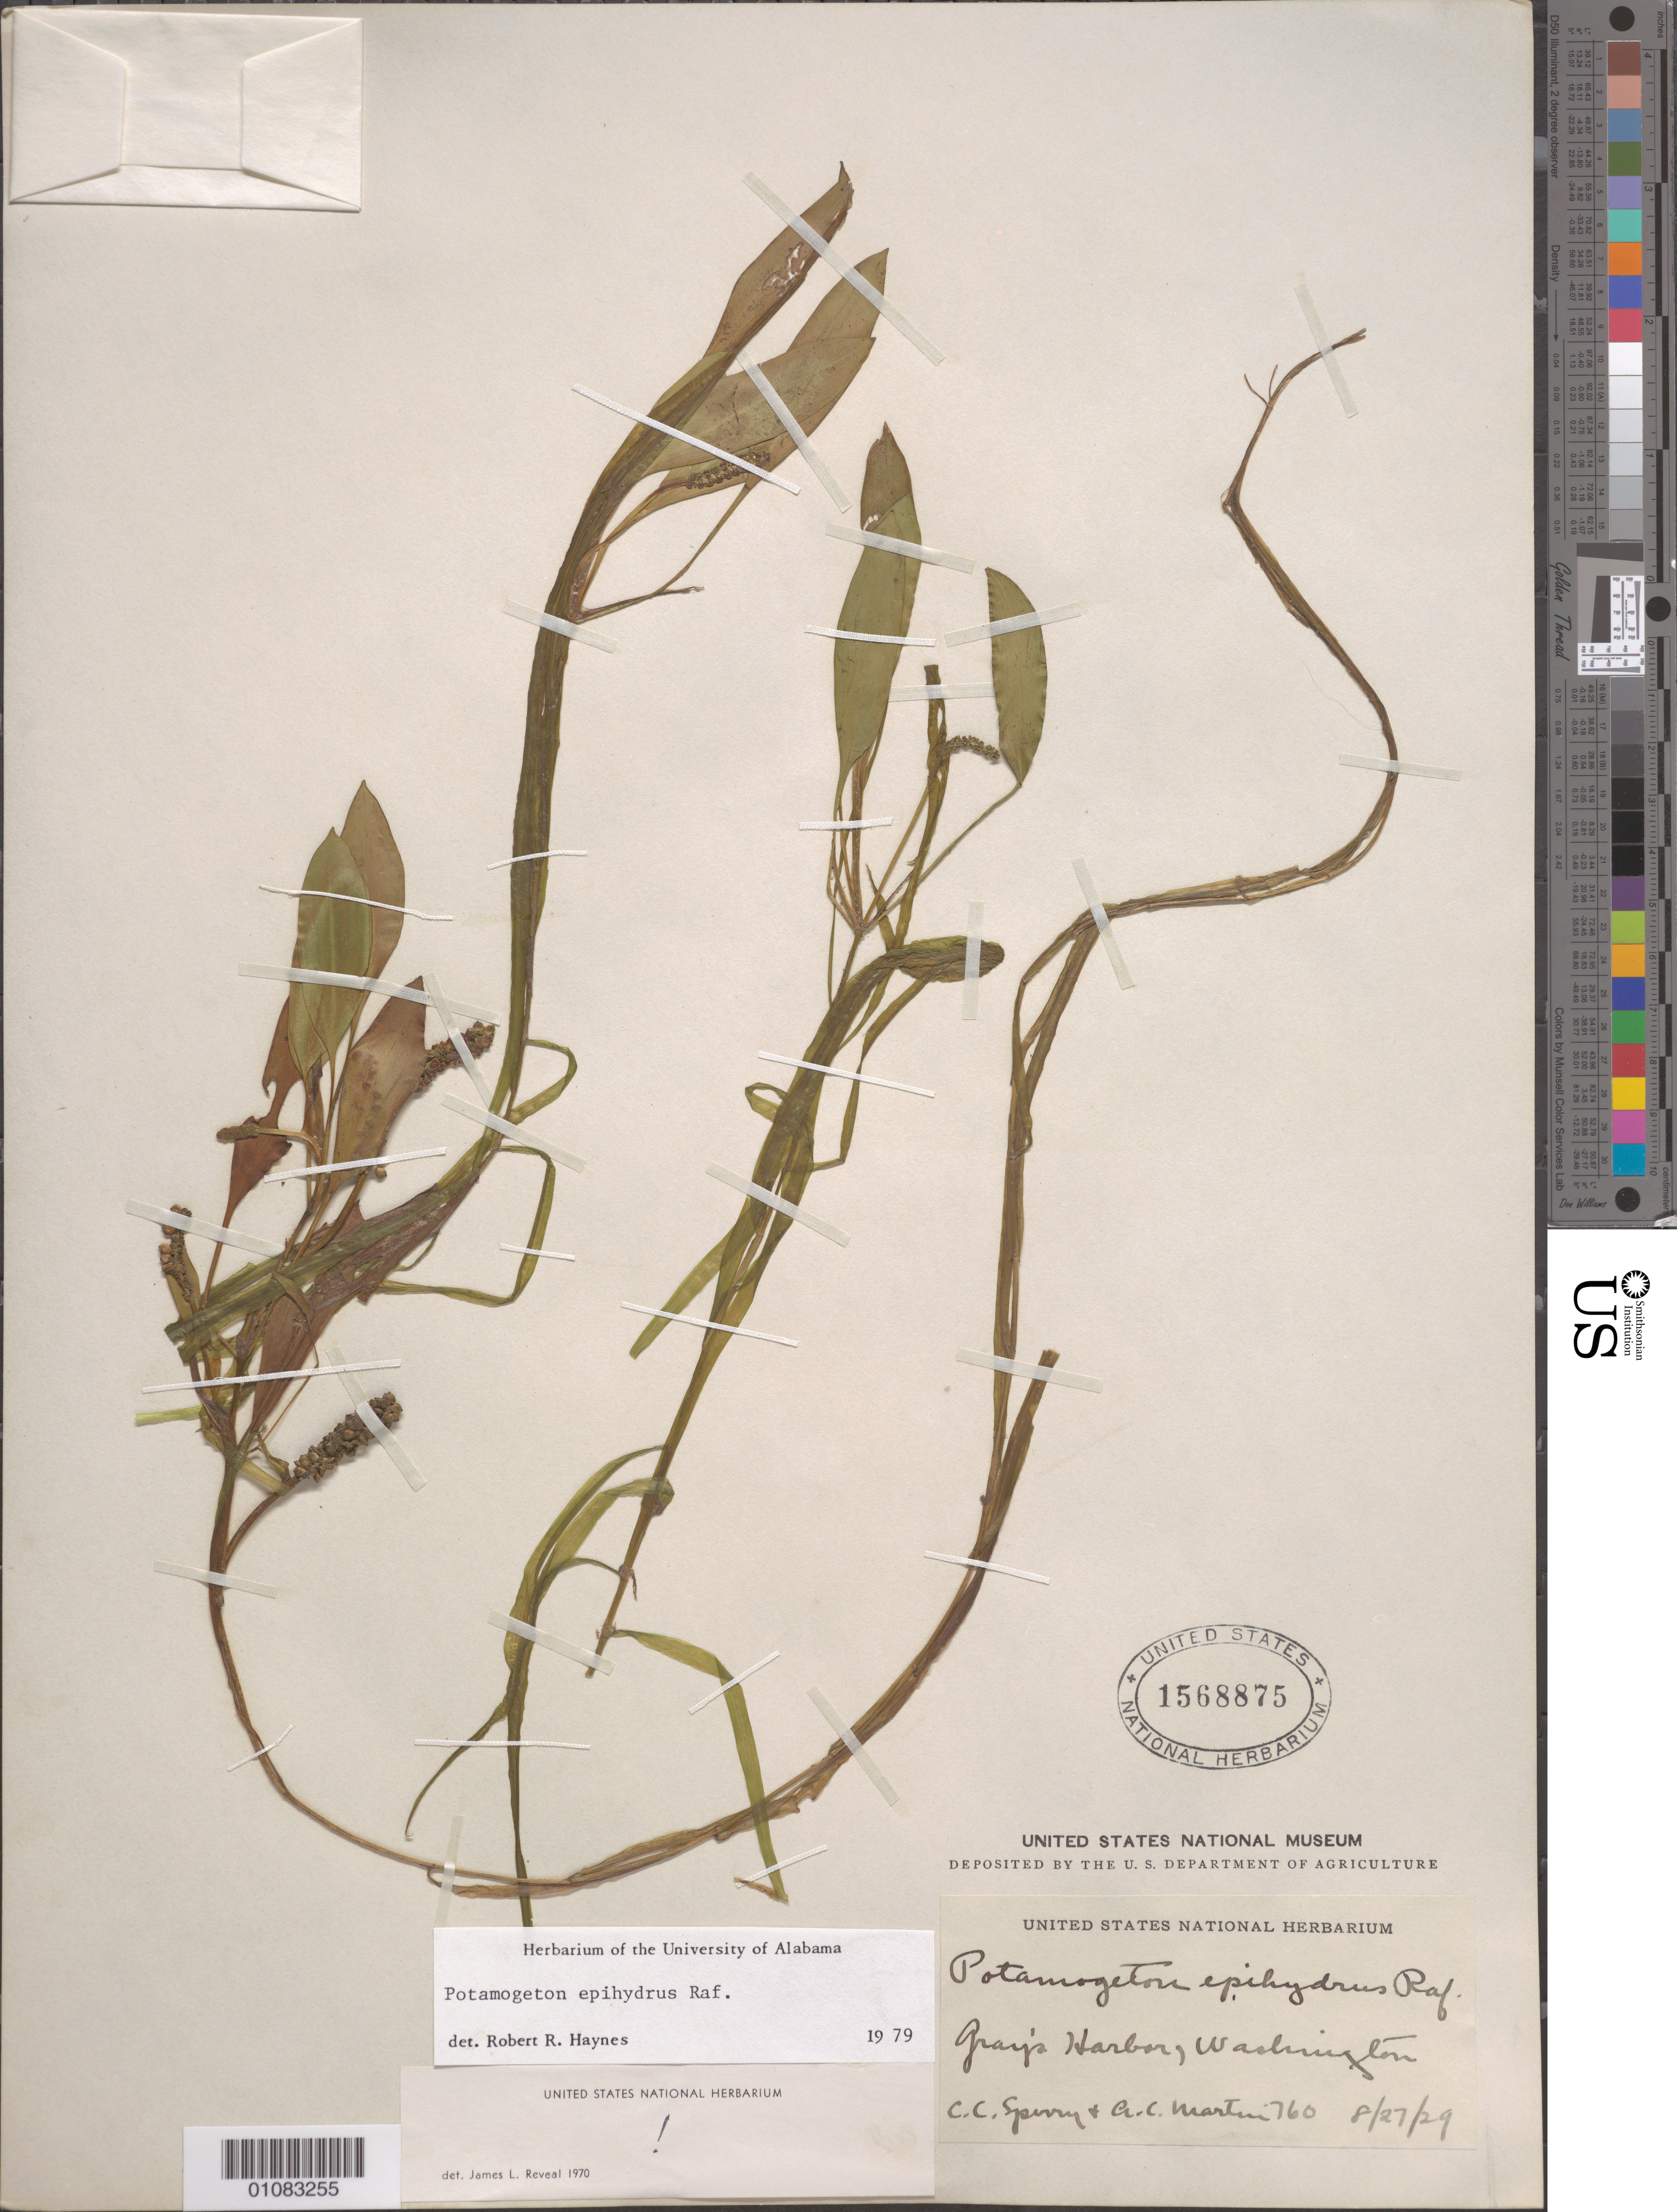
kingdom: Plantae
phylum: Tracheophyta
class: Liliopsida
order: Alismatales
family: Potamogetonaceae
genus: Potamogeton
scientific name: Potamogeton epihydrus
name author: Raf.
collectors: C. C. Sperry & A. C. Martin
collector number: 760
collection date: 1929-08-27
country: United States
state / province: Washington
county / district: Grays Harbor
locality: Gray's Harbor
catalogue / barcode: US 1568875